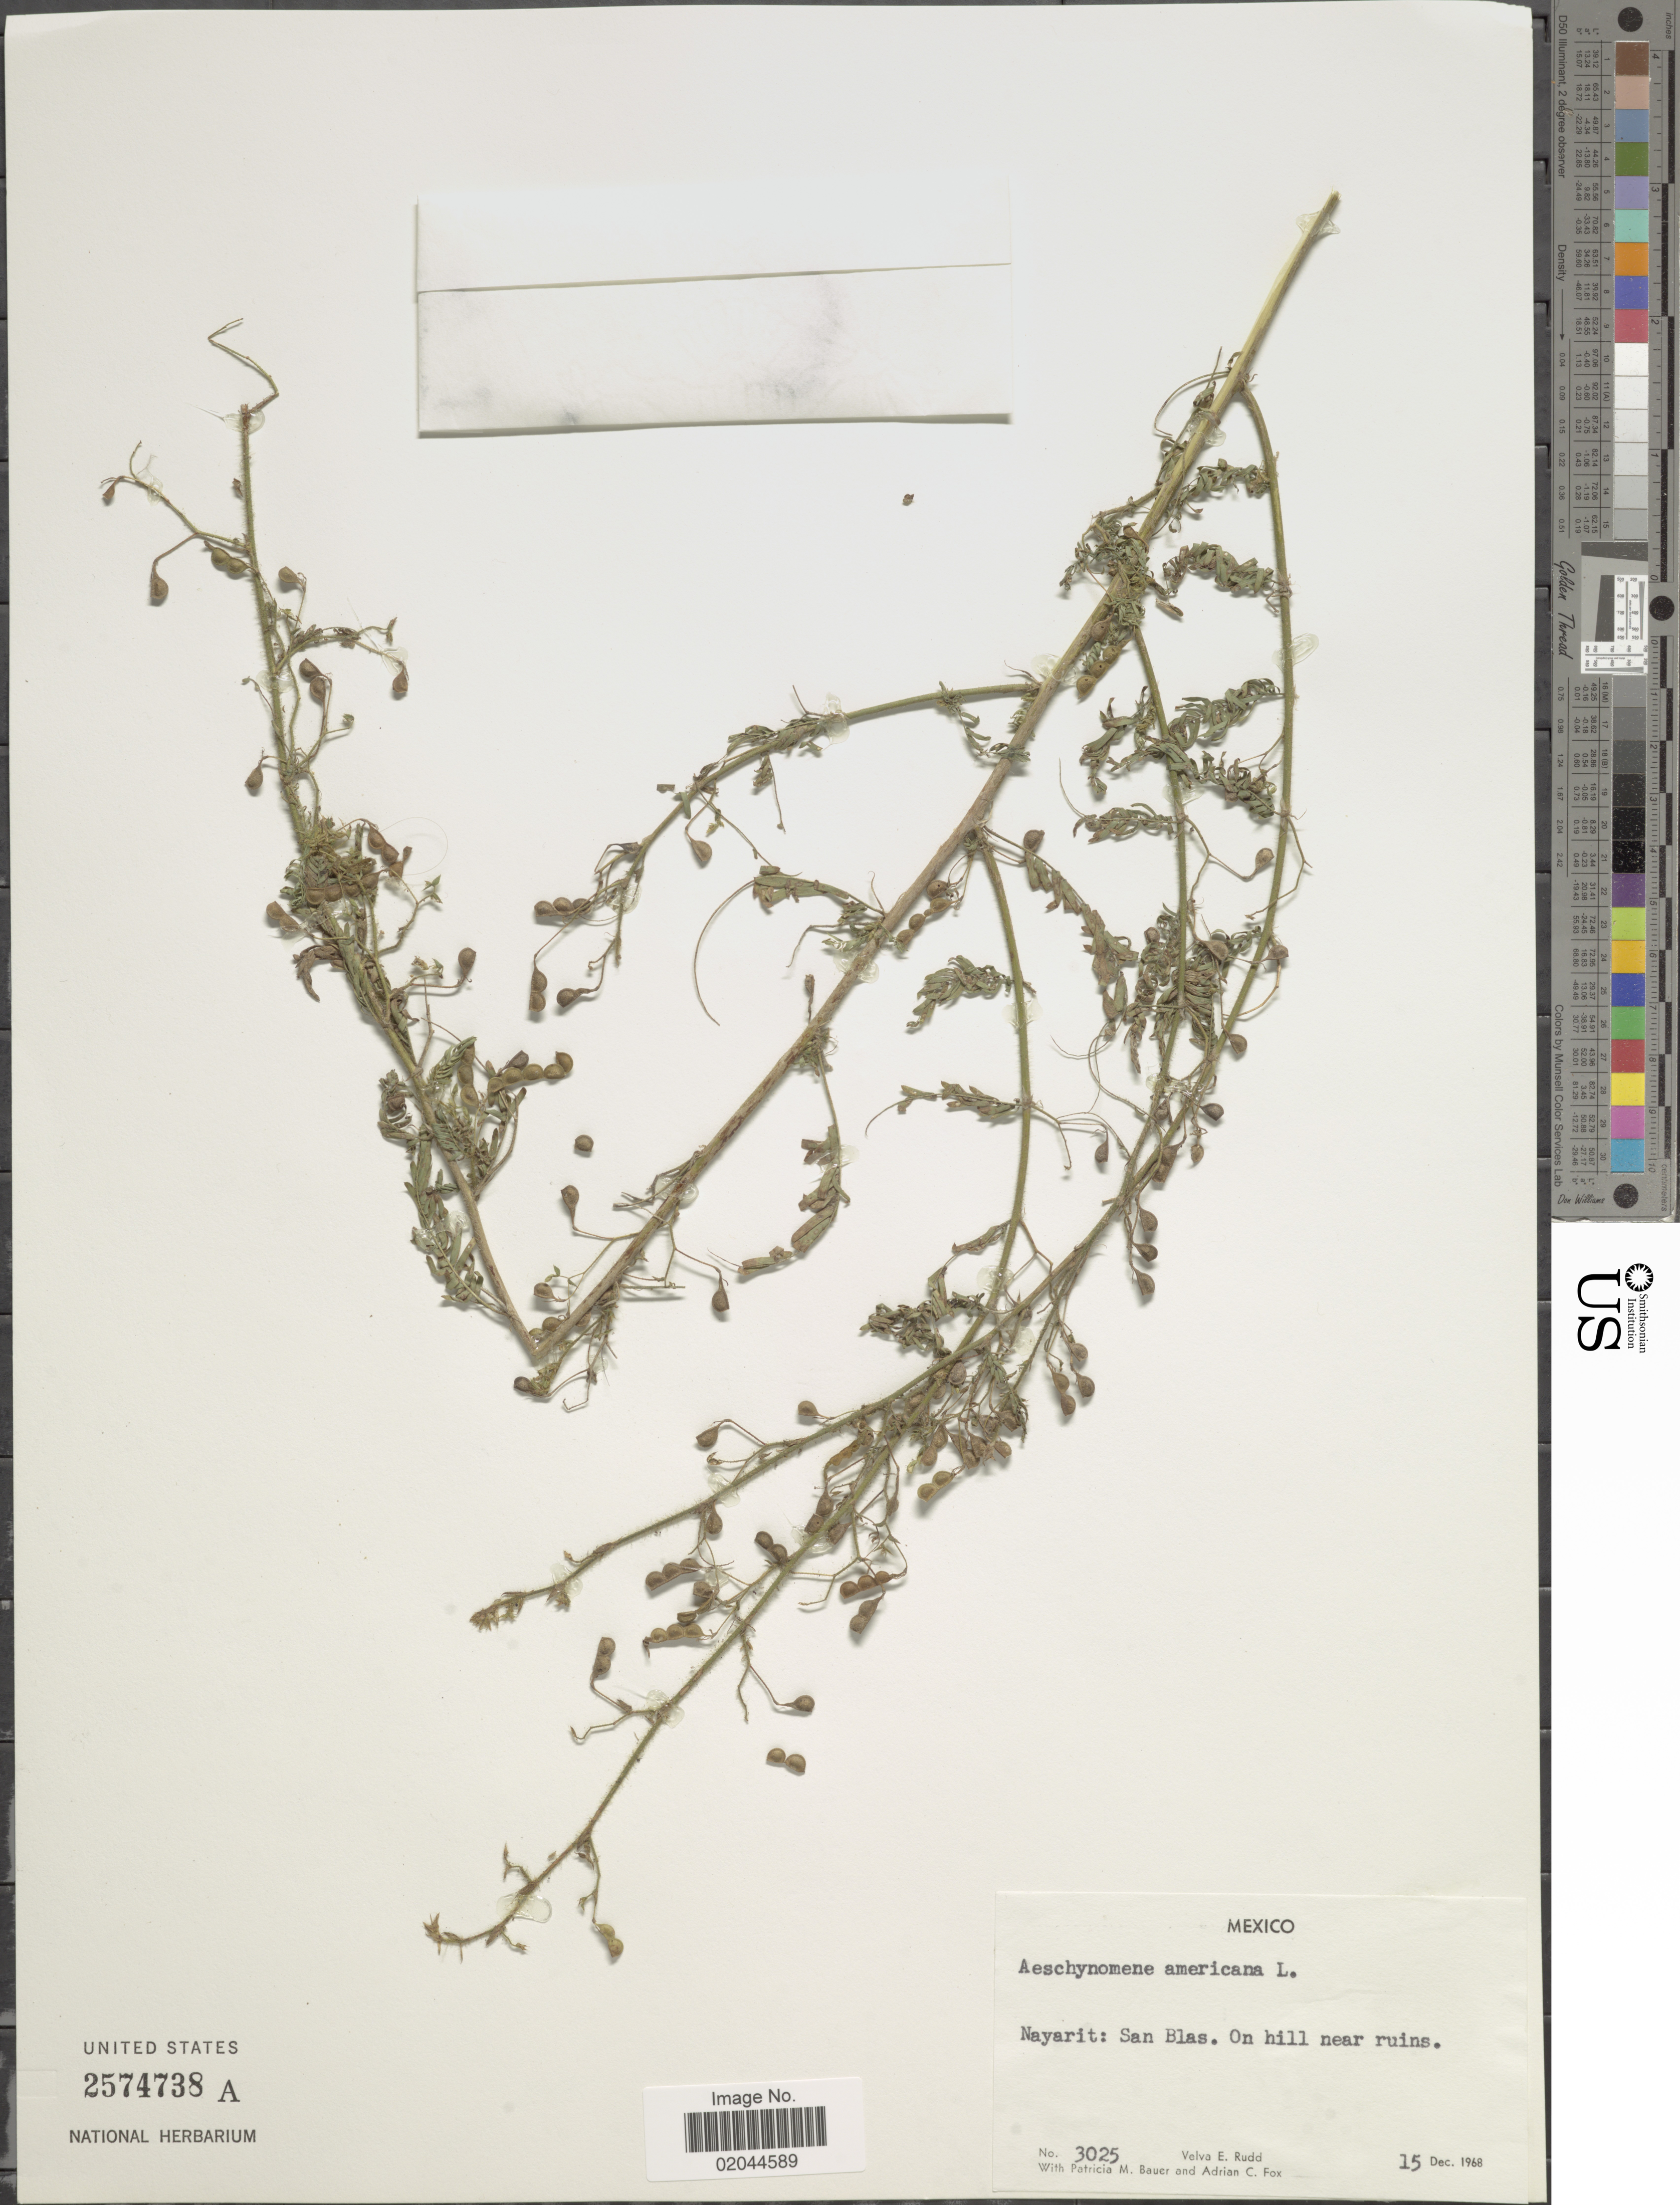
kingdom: Plantae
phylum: Tracheophyta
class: Magnoliopsida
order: Fabales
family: Fabaceae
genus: Aeschynomene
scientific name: Aeschynomene americana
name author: L.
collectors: V. E. Rudd, P. Bauer & A. Fox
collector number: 3025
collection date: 1968-12-15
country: Mexico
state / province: Nayarit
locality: San Blas, on hill near ruins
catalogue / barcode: US 2574738A